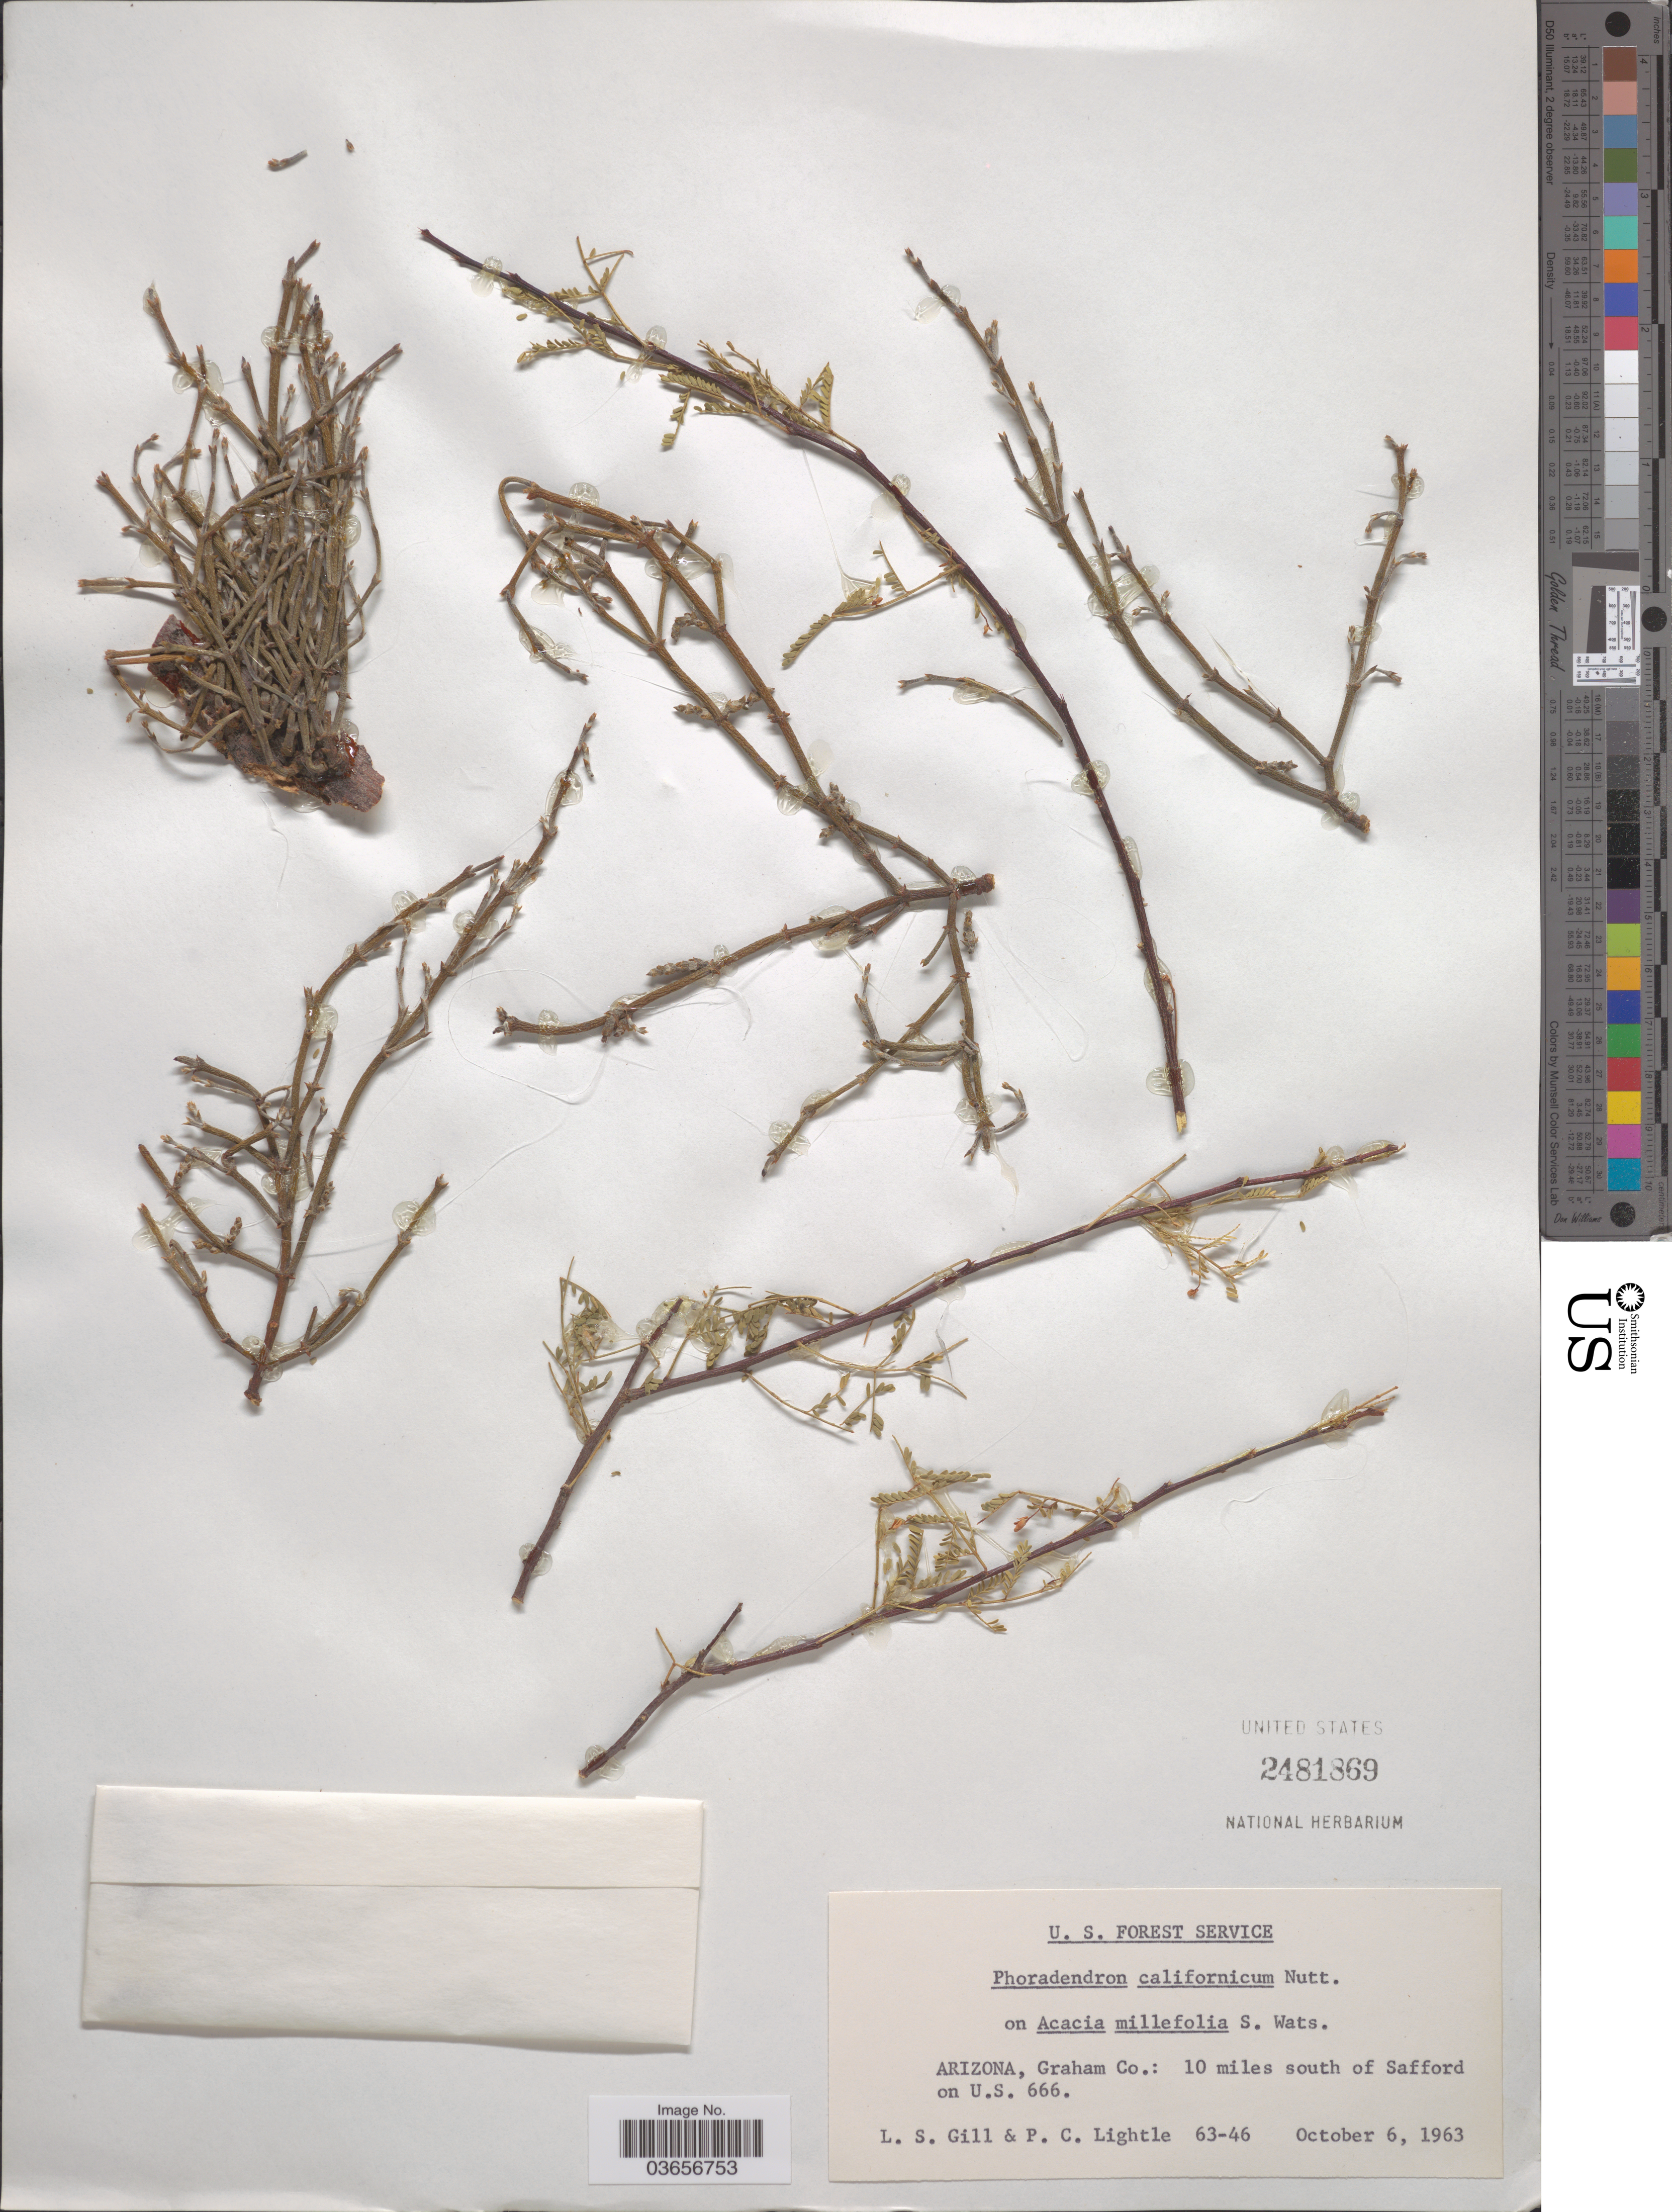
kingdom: Plantae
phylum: Tracheophyta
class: Magnoliopsida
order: Santalales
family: Viscaceae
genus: Phoradendron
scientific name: Phoradendron californicum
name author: Nutt.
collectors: L. S. Gill & P. Lightle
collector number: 63-46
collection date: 1963-10-06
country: United States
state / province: Arizona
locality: Graham Co.: 10 miles south of Safford on U.S. 666.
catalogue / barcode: US 2481869